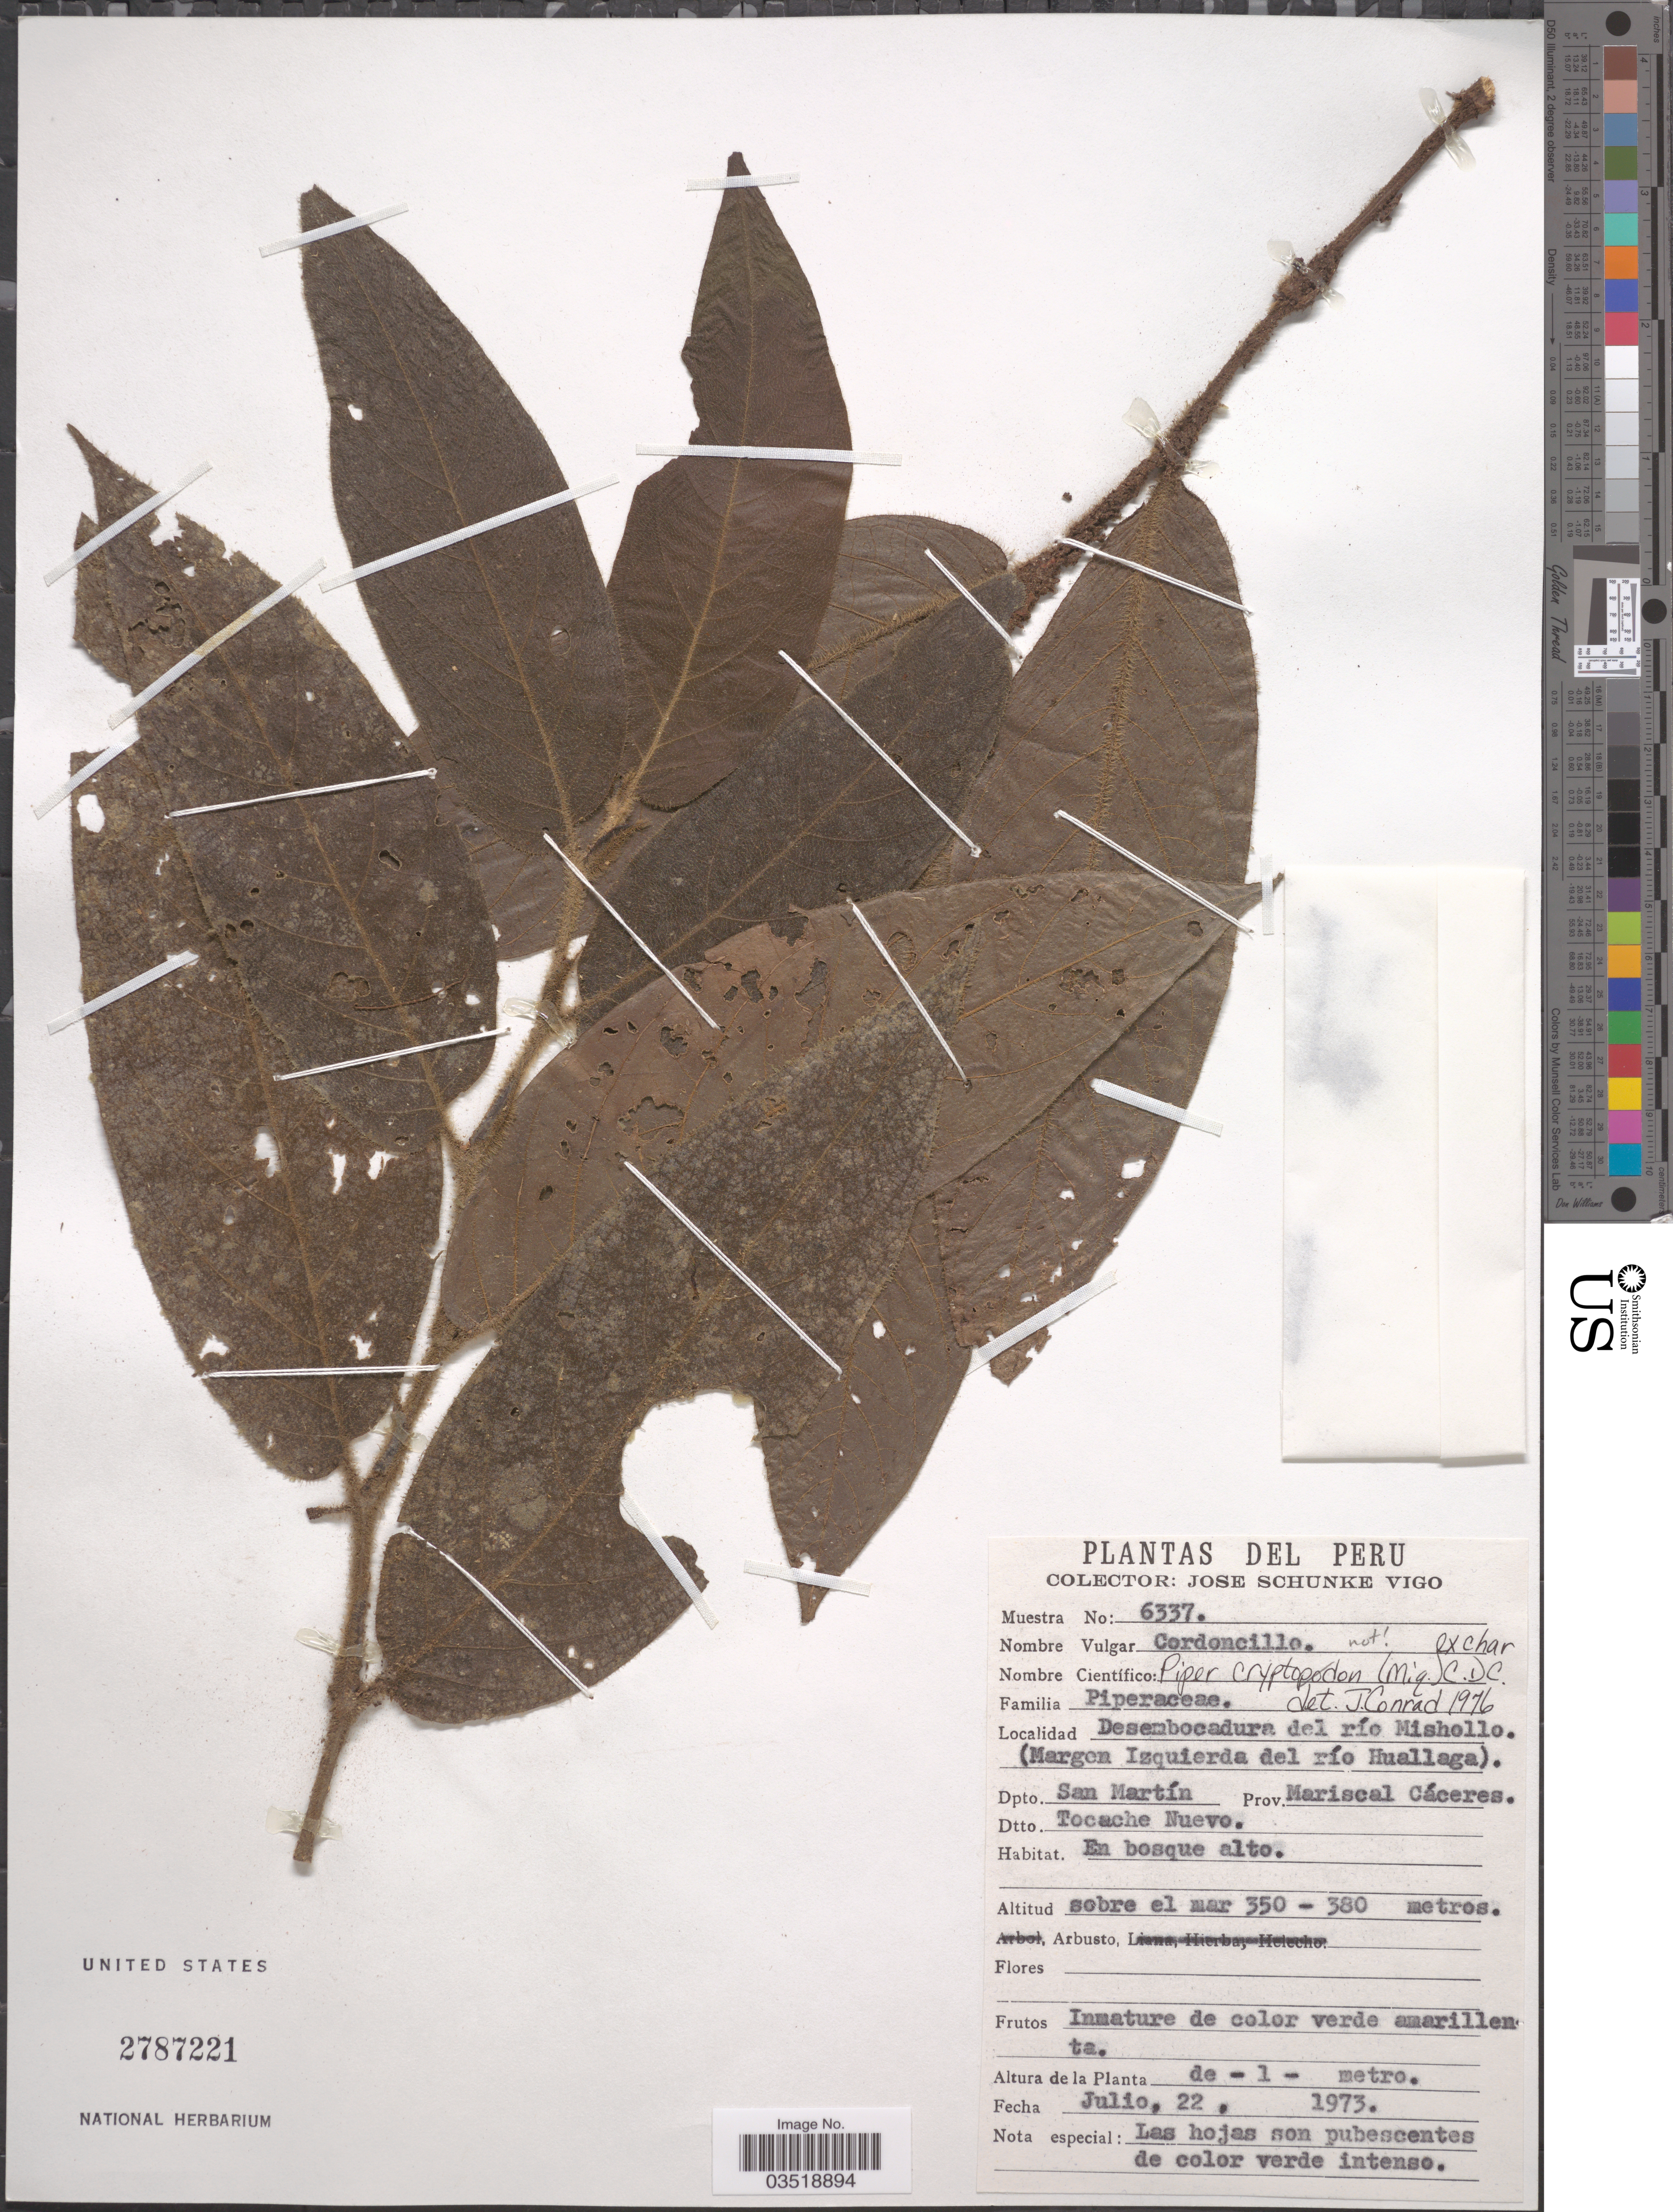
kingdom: Plantae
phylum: Tracheophyta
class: Magnoliopsida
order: Piperales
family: Piperaceae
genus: Piper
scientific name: Piper leticianum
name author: C. DC.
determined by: Jaramillo, M. Alejandra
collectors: J. Schunke Vigo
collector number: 6337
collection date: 1973-07-22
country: Peru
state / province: San Martín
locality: Desembocadura del río Mishollo. (Margen Izuierda del río Huallaga). Dpto. San Martín. Prov. Mariscal Cáceres. Dtto. Tocache Nuevo.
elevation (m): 350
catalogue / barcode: US 2787221